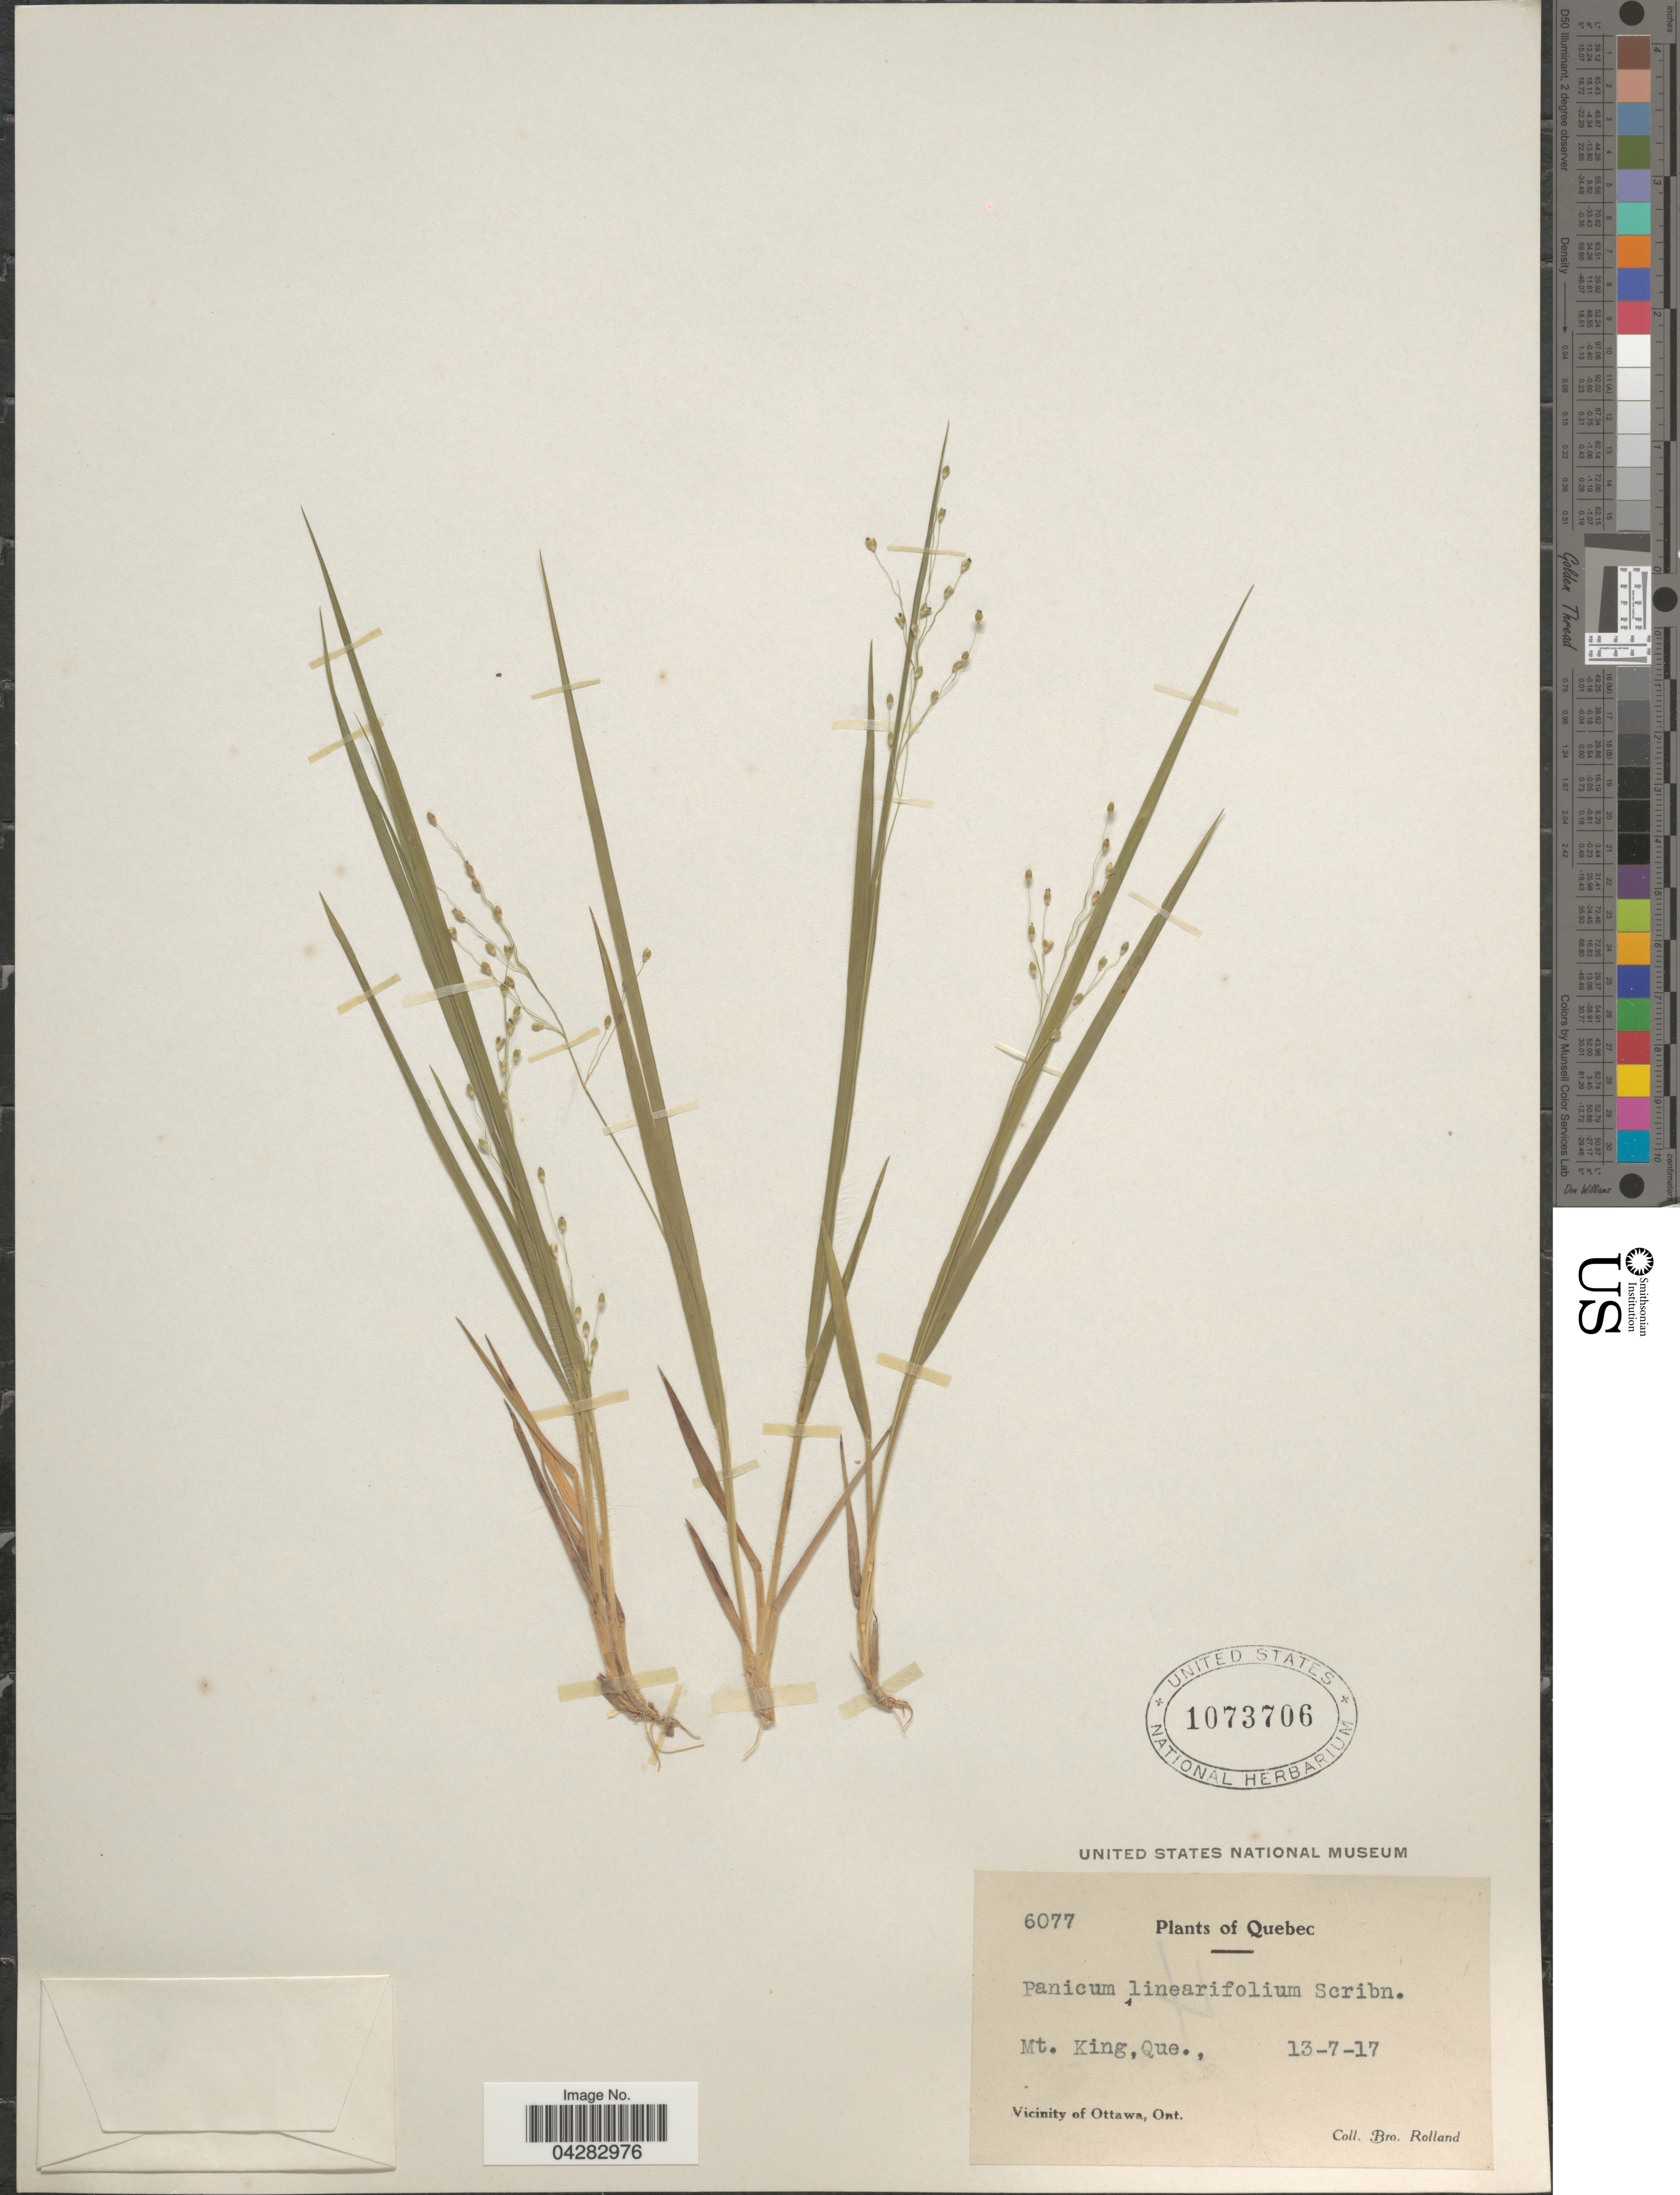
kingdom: Plantae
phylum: Tracheophyta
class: Liliopsida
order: Poales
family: Poaceae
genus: Dichanthelium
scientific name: Dichanthelium linearifolium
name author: (Scribn.) Gould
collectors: B. Rolland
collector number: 6077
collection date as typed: Transcribed d/m/y: 13/7/17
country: Canada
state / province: Quebec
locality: Mt. King.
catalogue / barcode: US 1073706